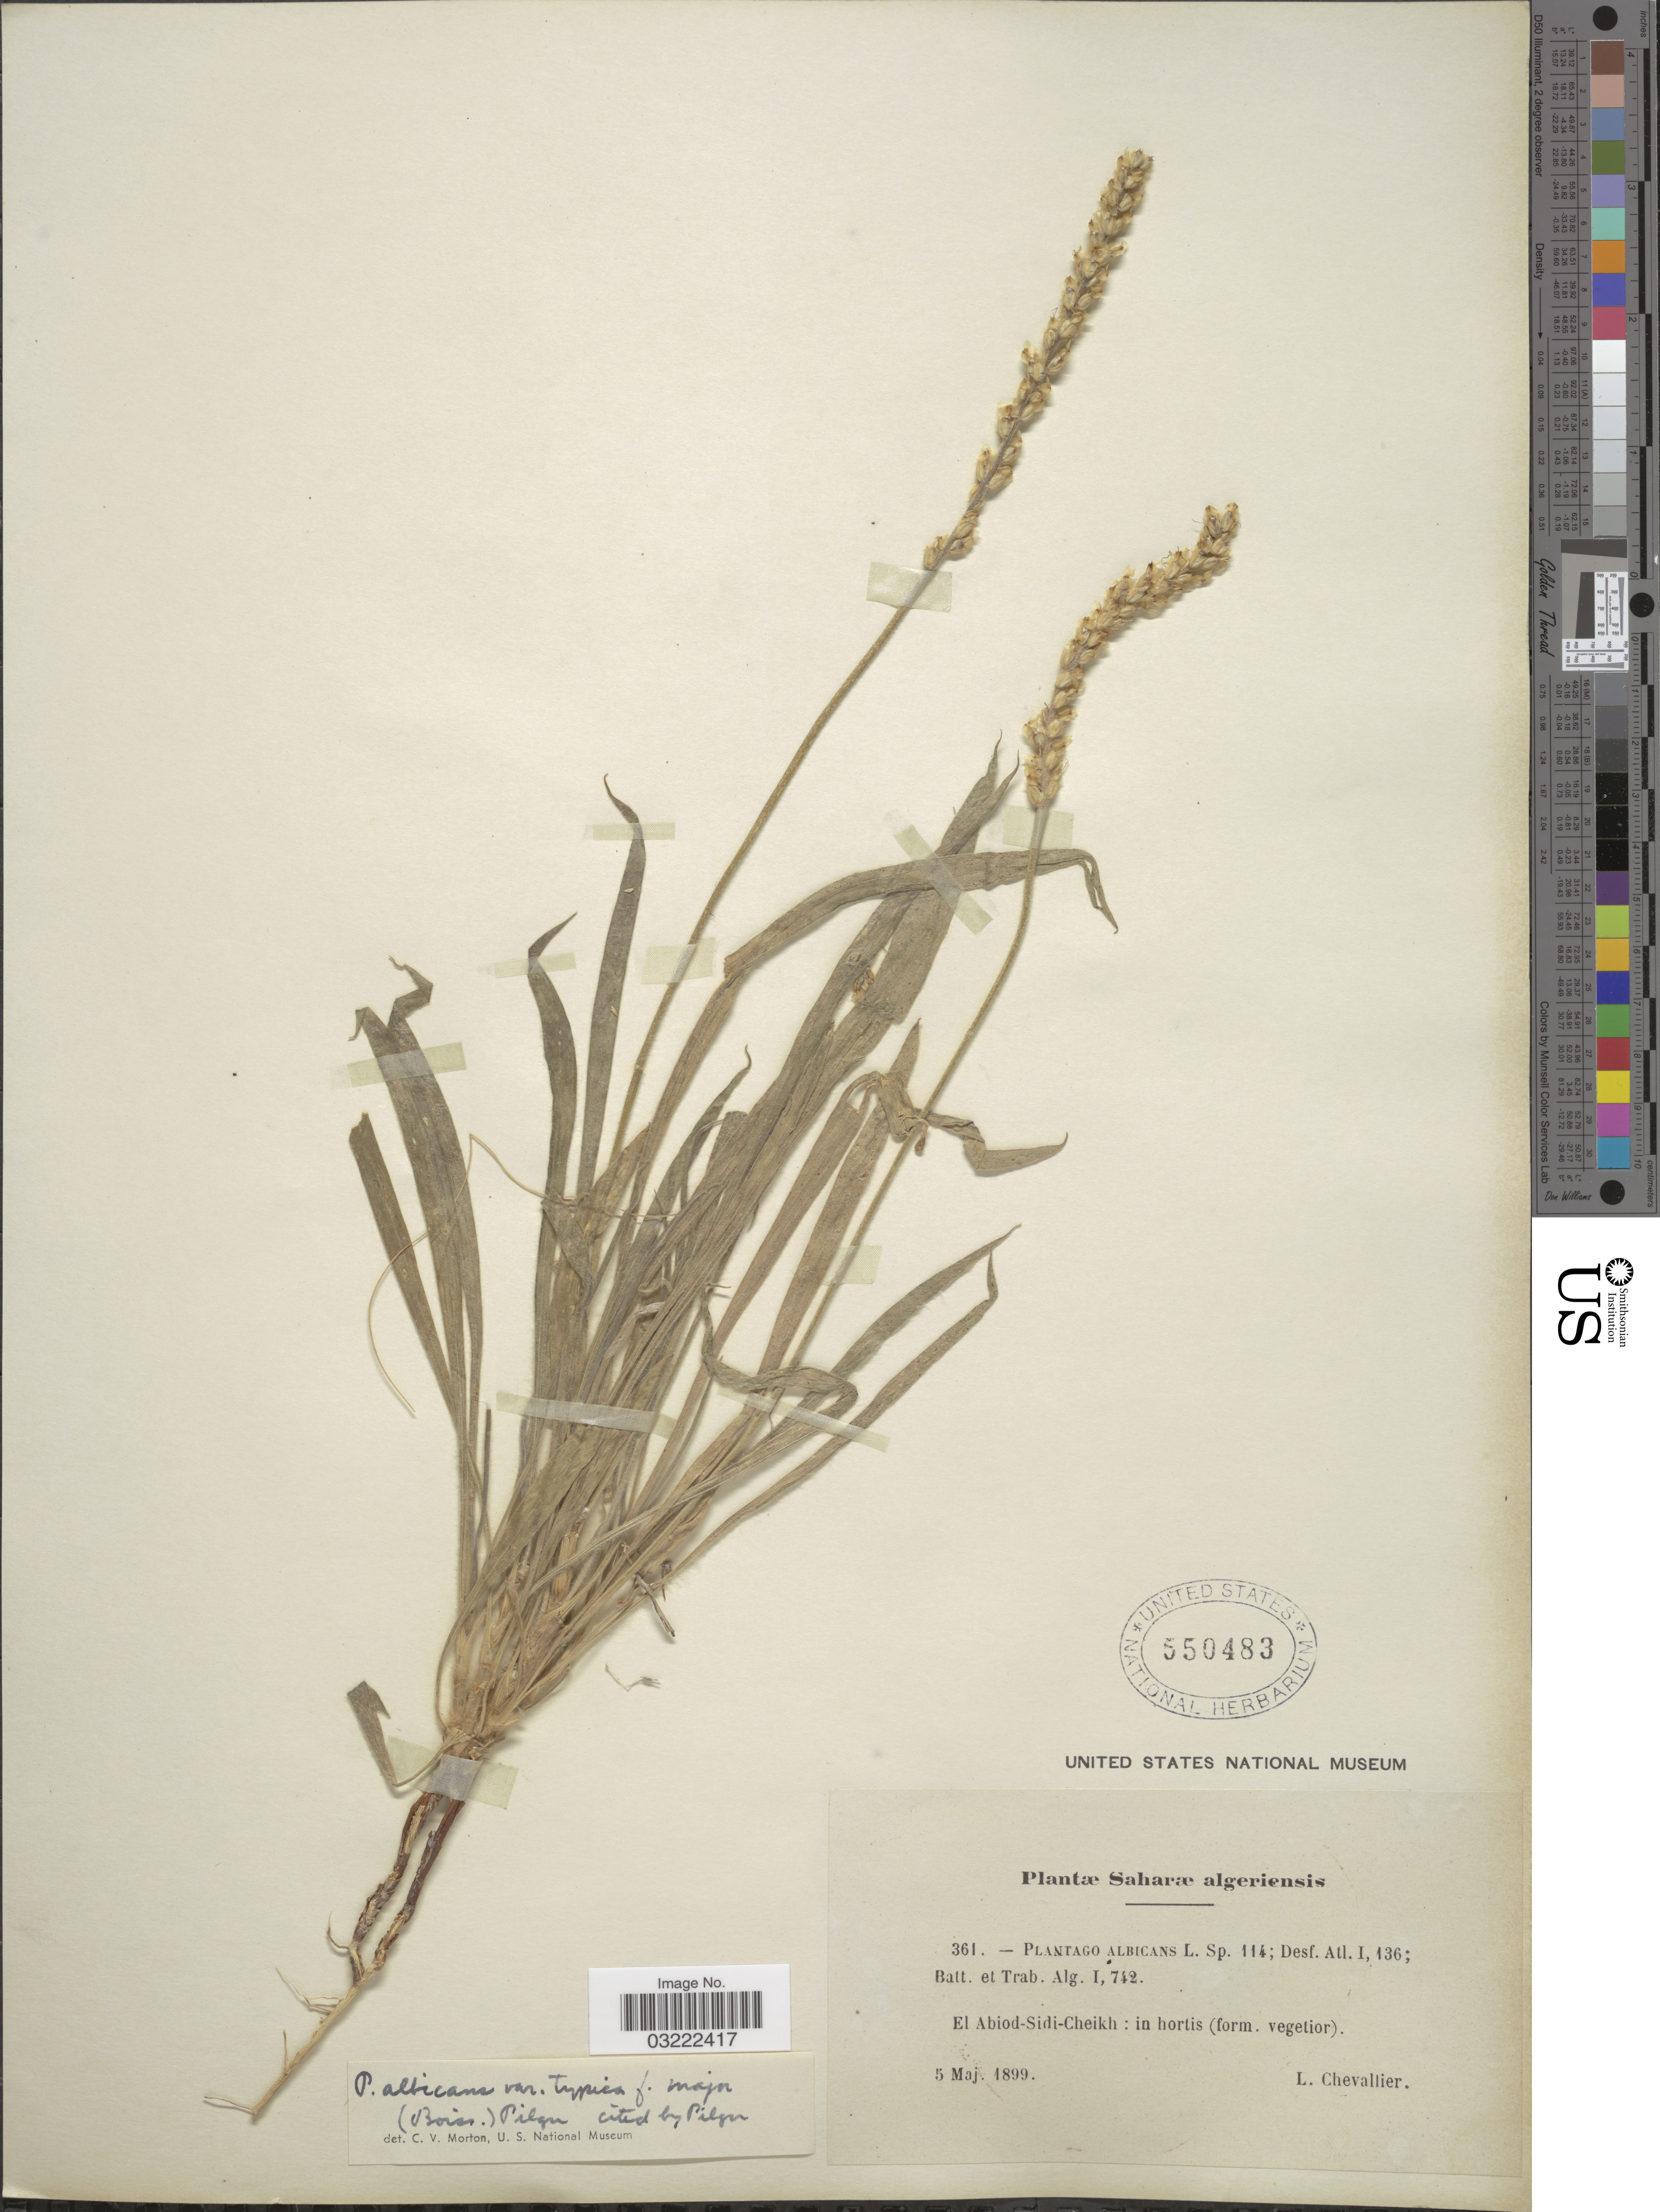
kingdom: Plantae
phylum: Tracheophyta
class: Magnoliopsida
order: Lamiales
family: Plantaginaceae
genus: Plantago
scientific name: Plantago albicans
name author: L.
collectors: L. Chevallier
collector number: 361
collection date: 1899-05-05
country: Algeria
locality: Saharæ algeriensis, El Abiod-Sidi-Cheikh: in hortis (form. vegetior).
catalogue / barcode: US 550483